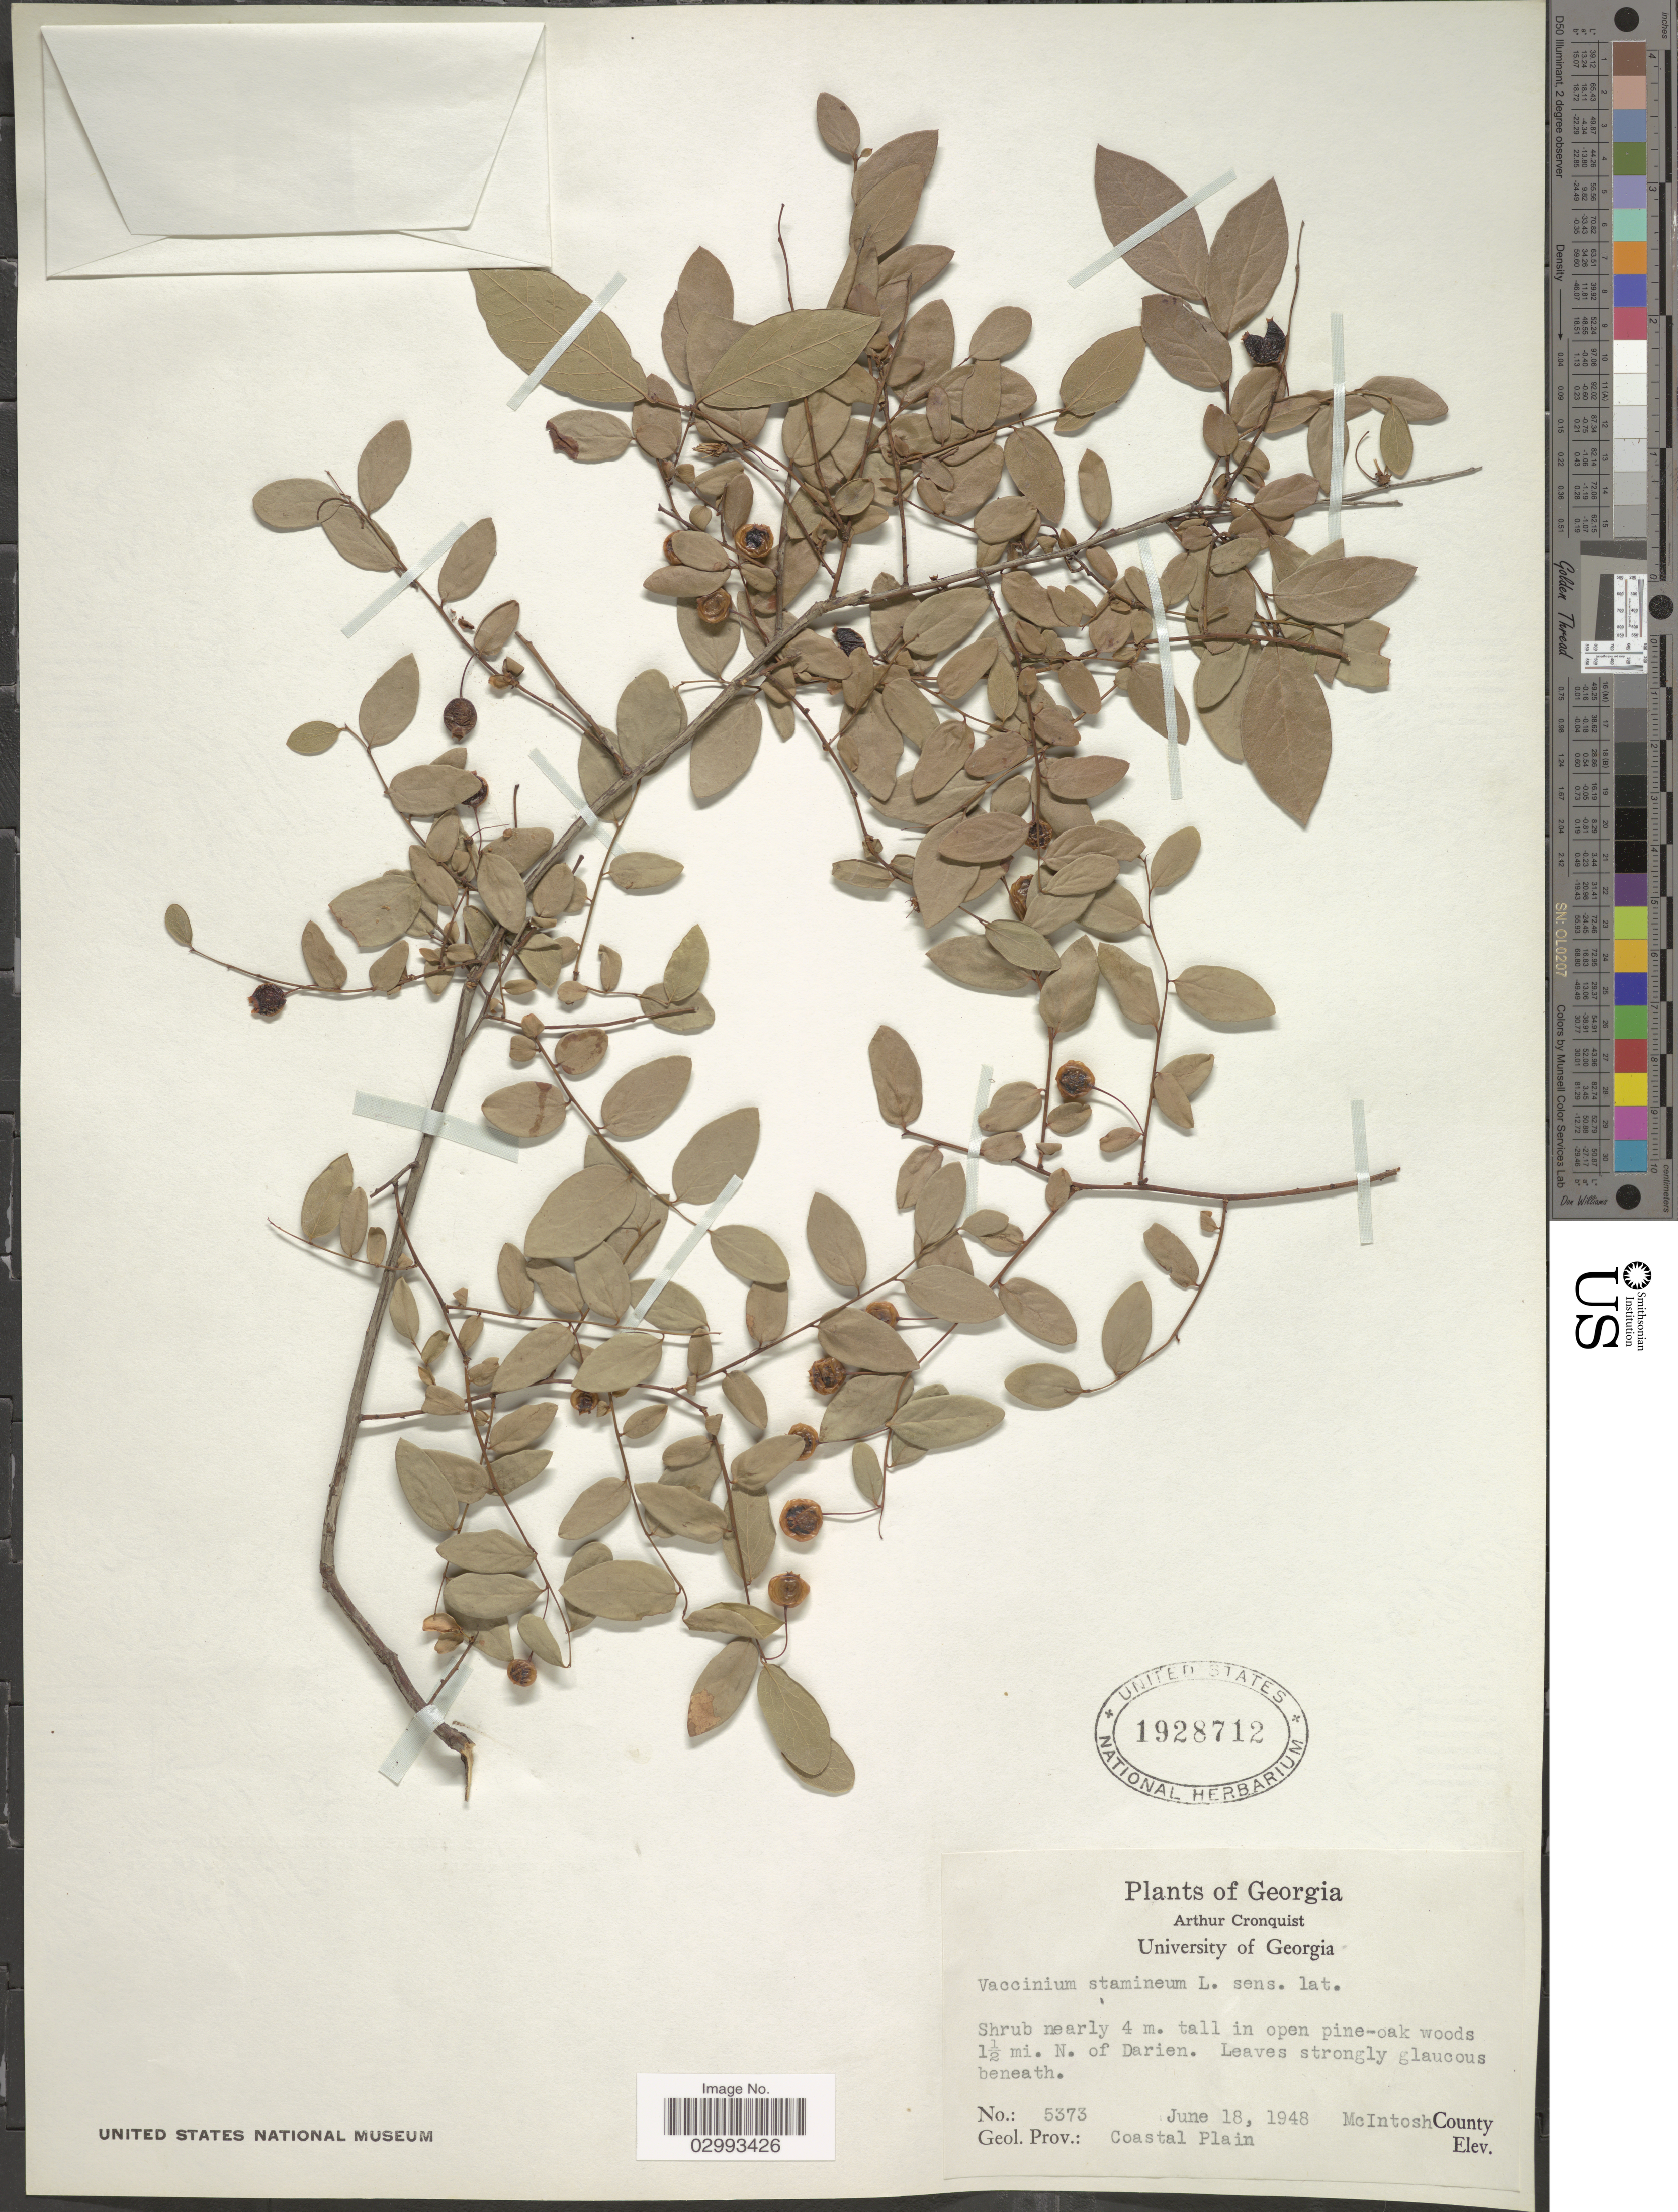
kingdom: Plantae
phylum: Tracheophyta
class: Magnoliopsida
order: Ericales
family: Ericaceae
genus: Polycodium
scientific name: Polycodium stamineum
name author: (L.) Greene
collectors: A. J. Cronquist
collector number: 5373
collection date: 1948-06-18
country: United States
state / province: Georgia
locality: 1½ mi. N. of Darien. McIntosh County. Geol. Prov.: Coastal Plain.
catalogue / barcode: US 1928712